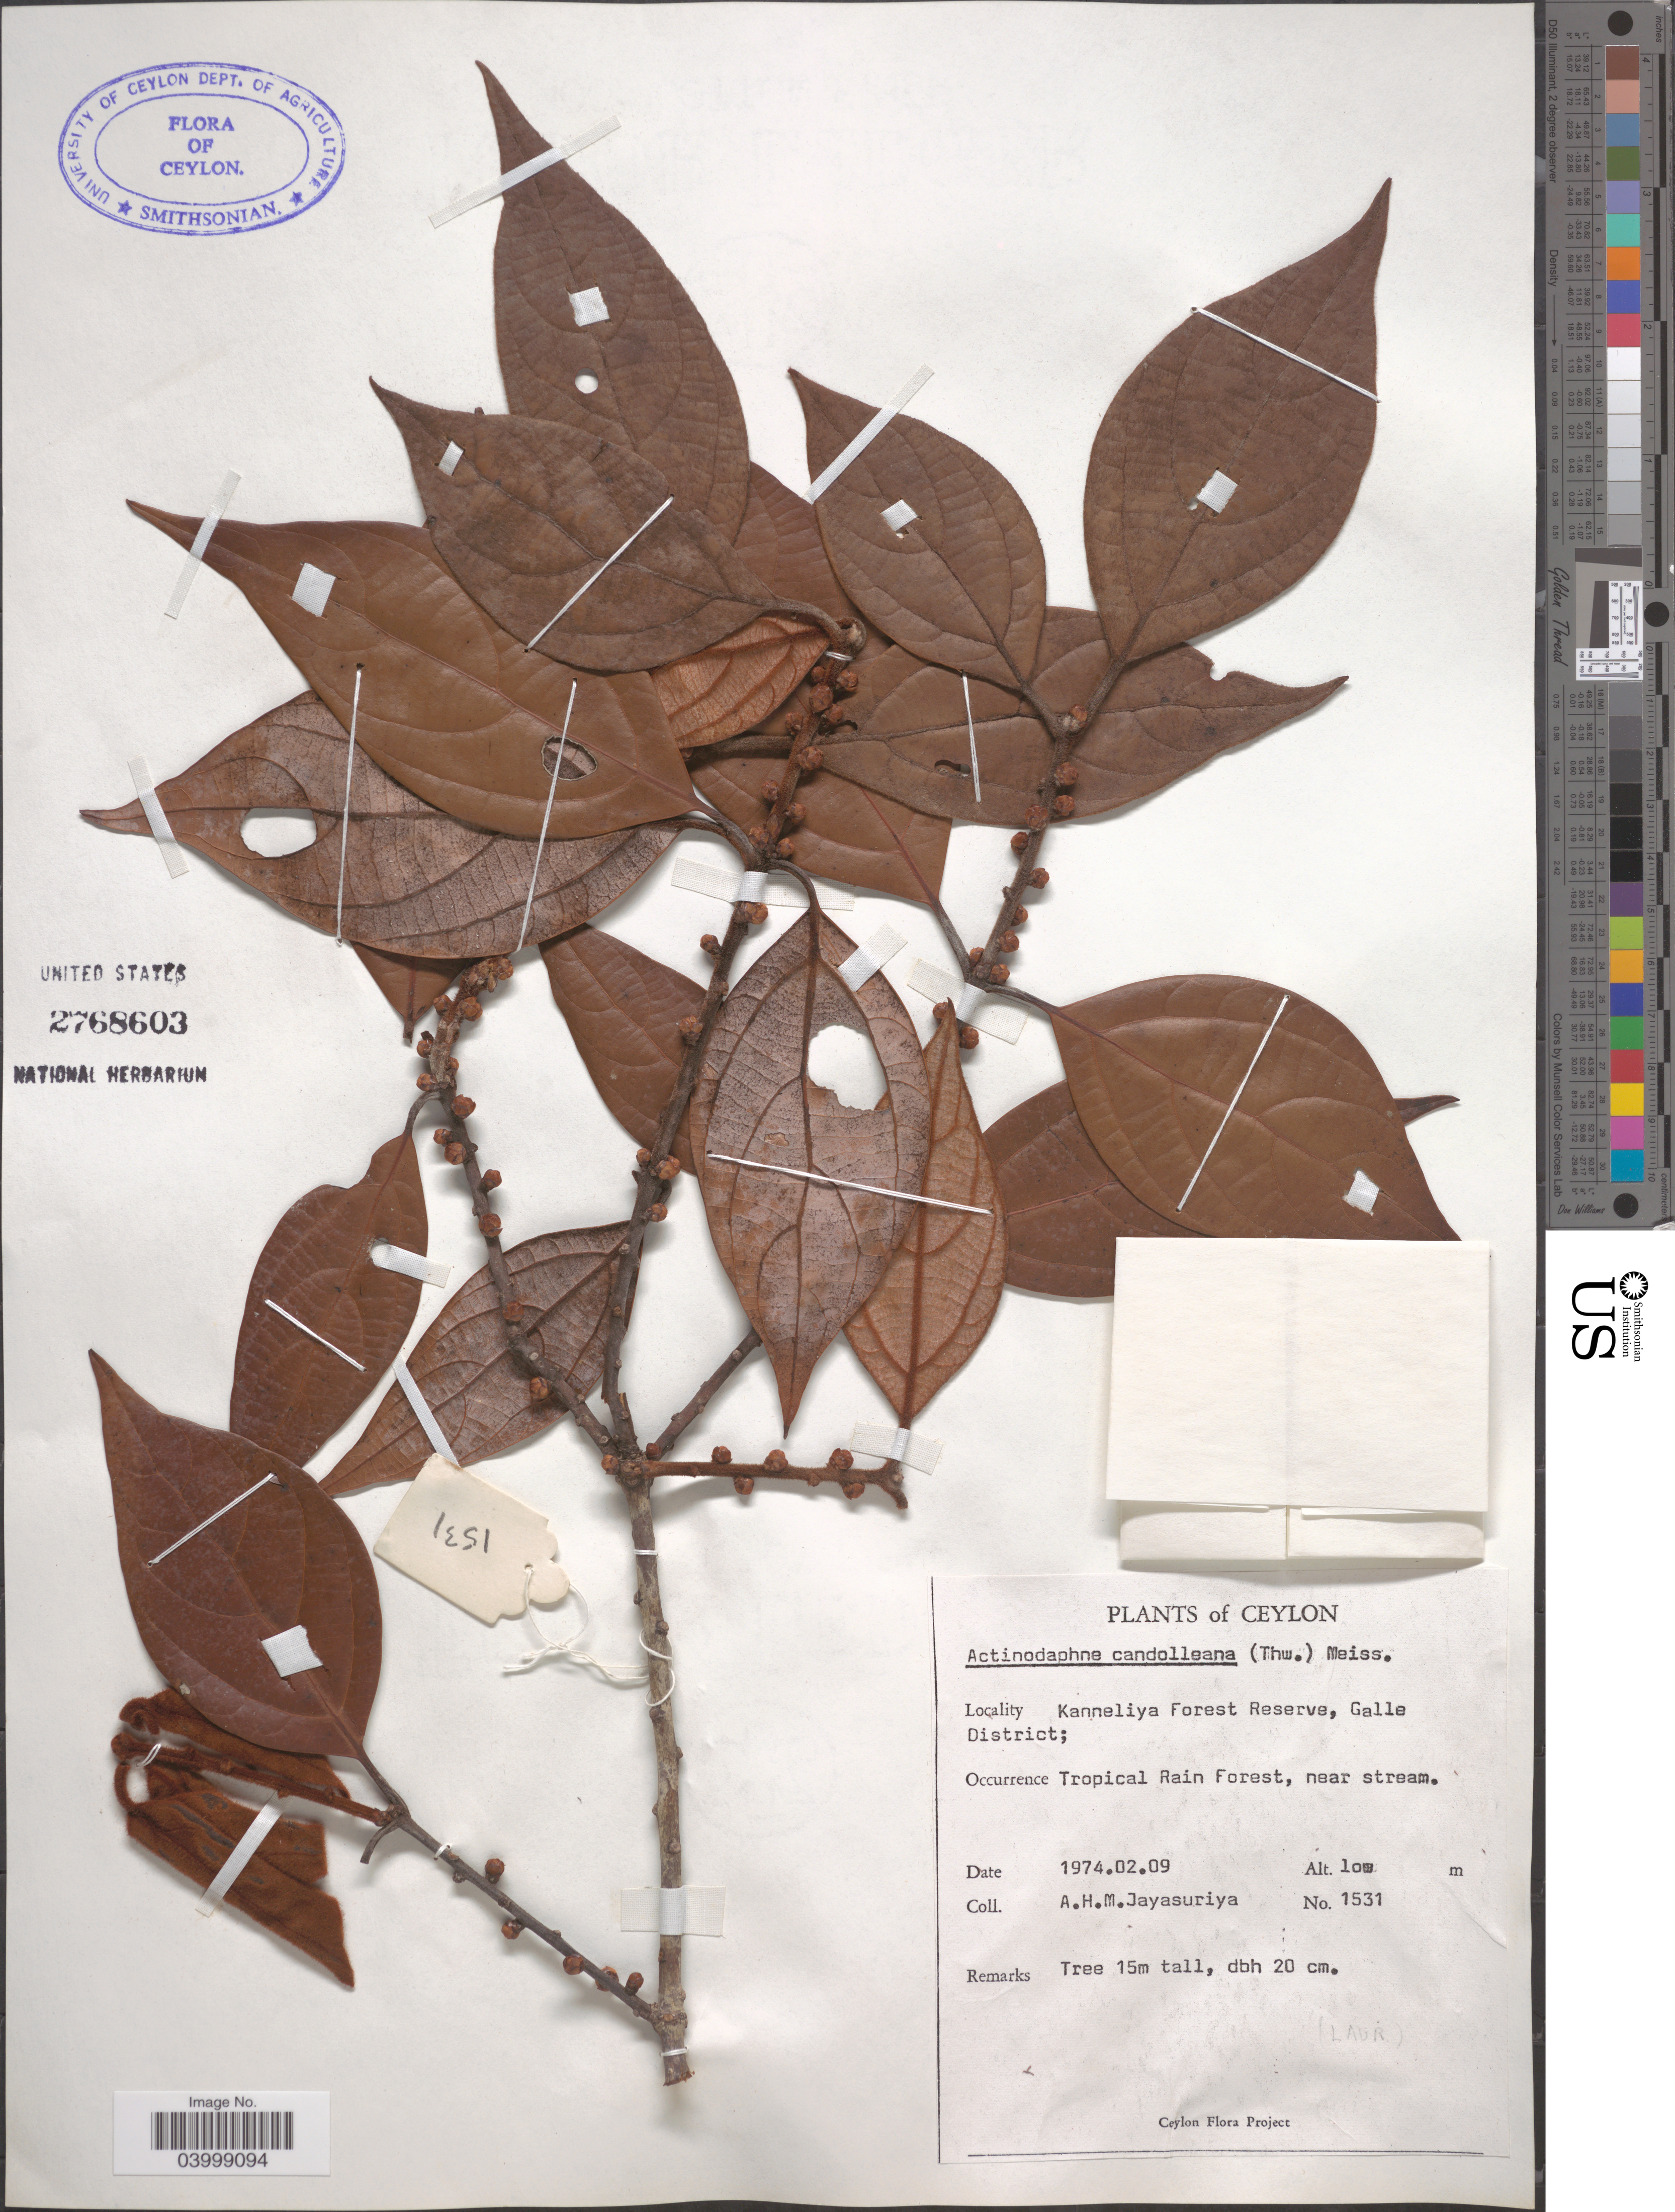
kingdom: Plantae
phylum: Tracheophyta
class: Magnoliopsida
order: Laurales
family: Lauraceae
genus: Actinodaphne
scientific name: Actinodaphne candolleana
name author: Meisn.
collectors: A. H. Jayasuriya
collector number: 1531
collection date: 1974-02-09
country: Sri Lanka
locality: Ceylon. Kanneliya Forest Reserve, Galle District; Tropical Rain Forest, near stream.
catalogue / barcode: US 2768603